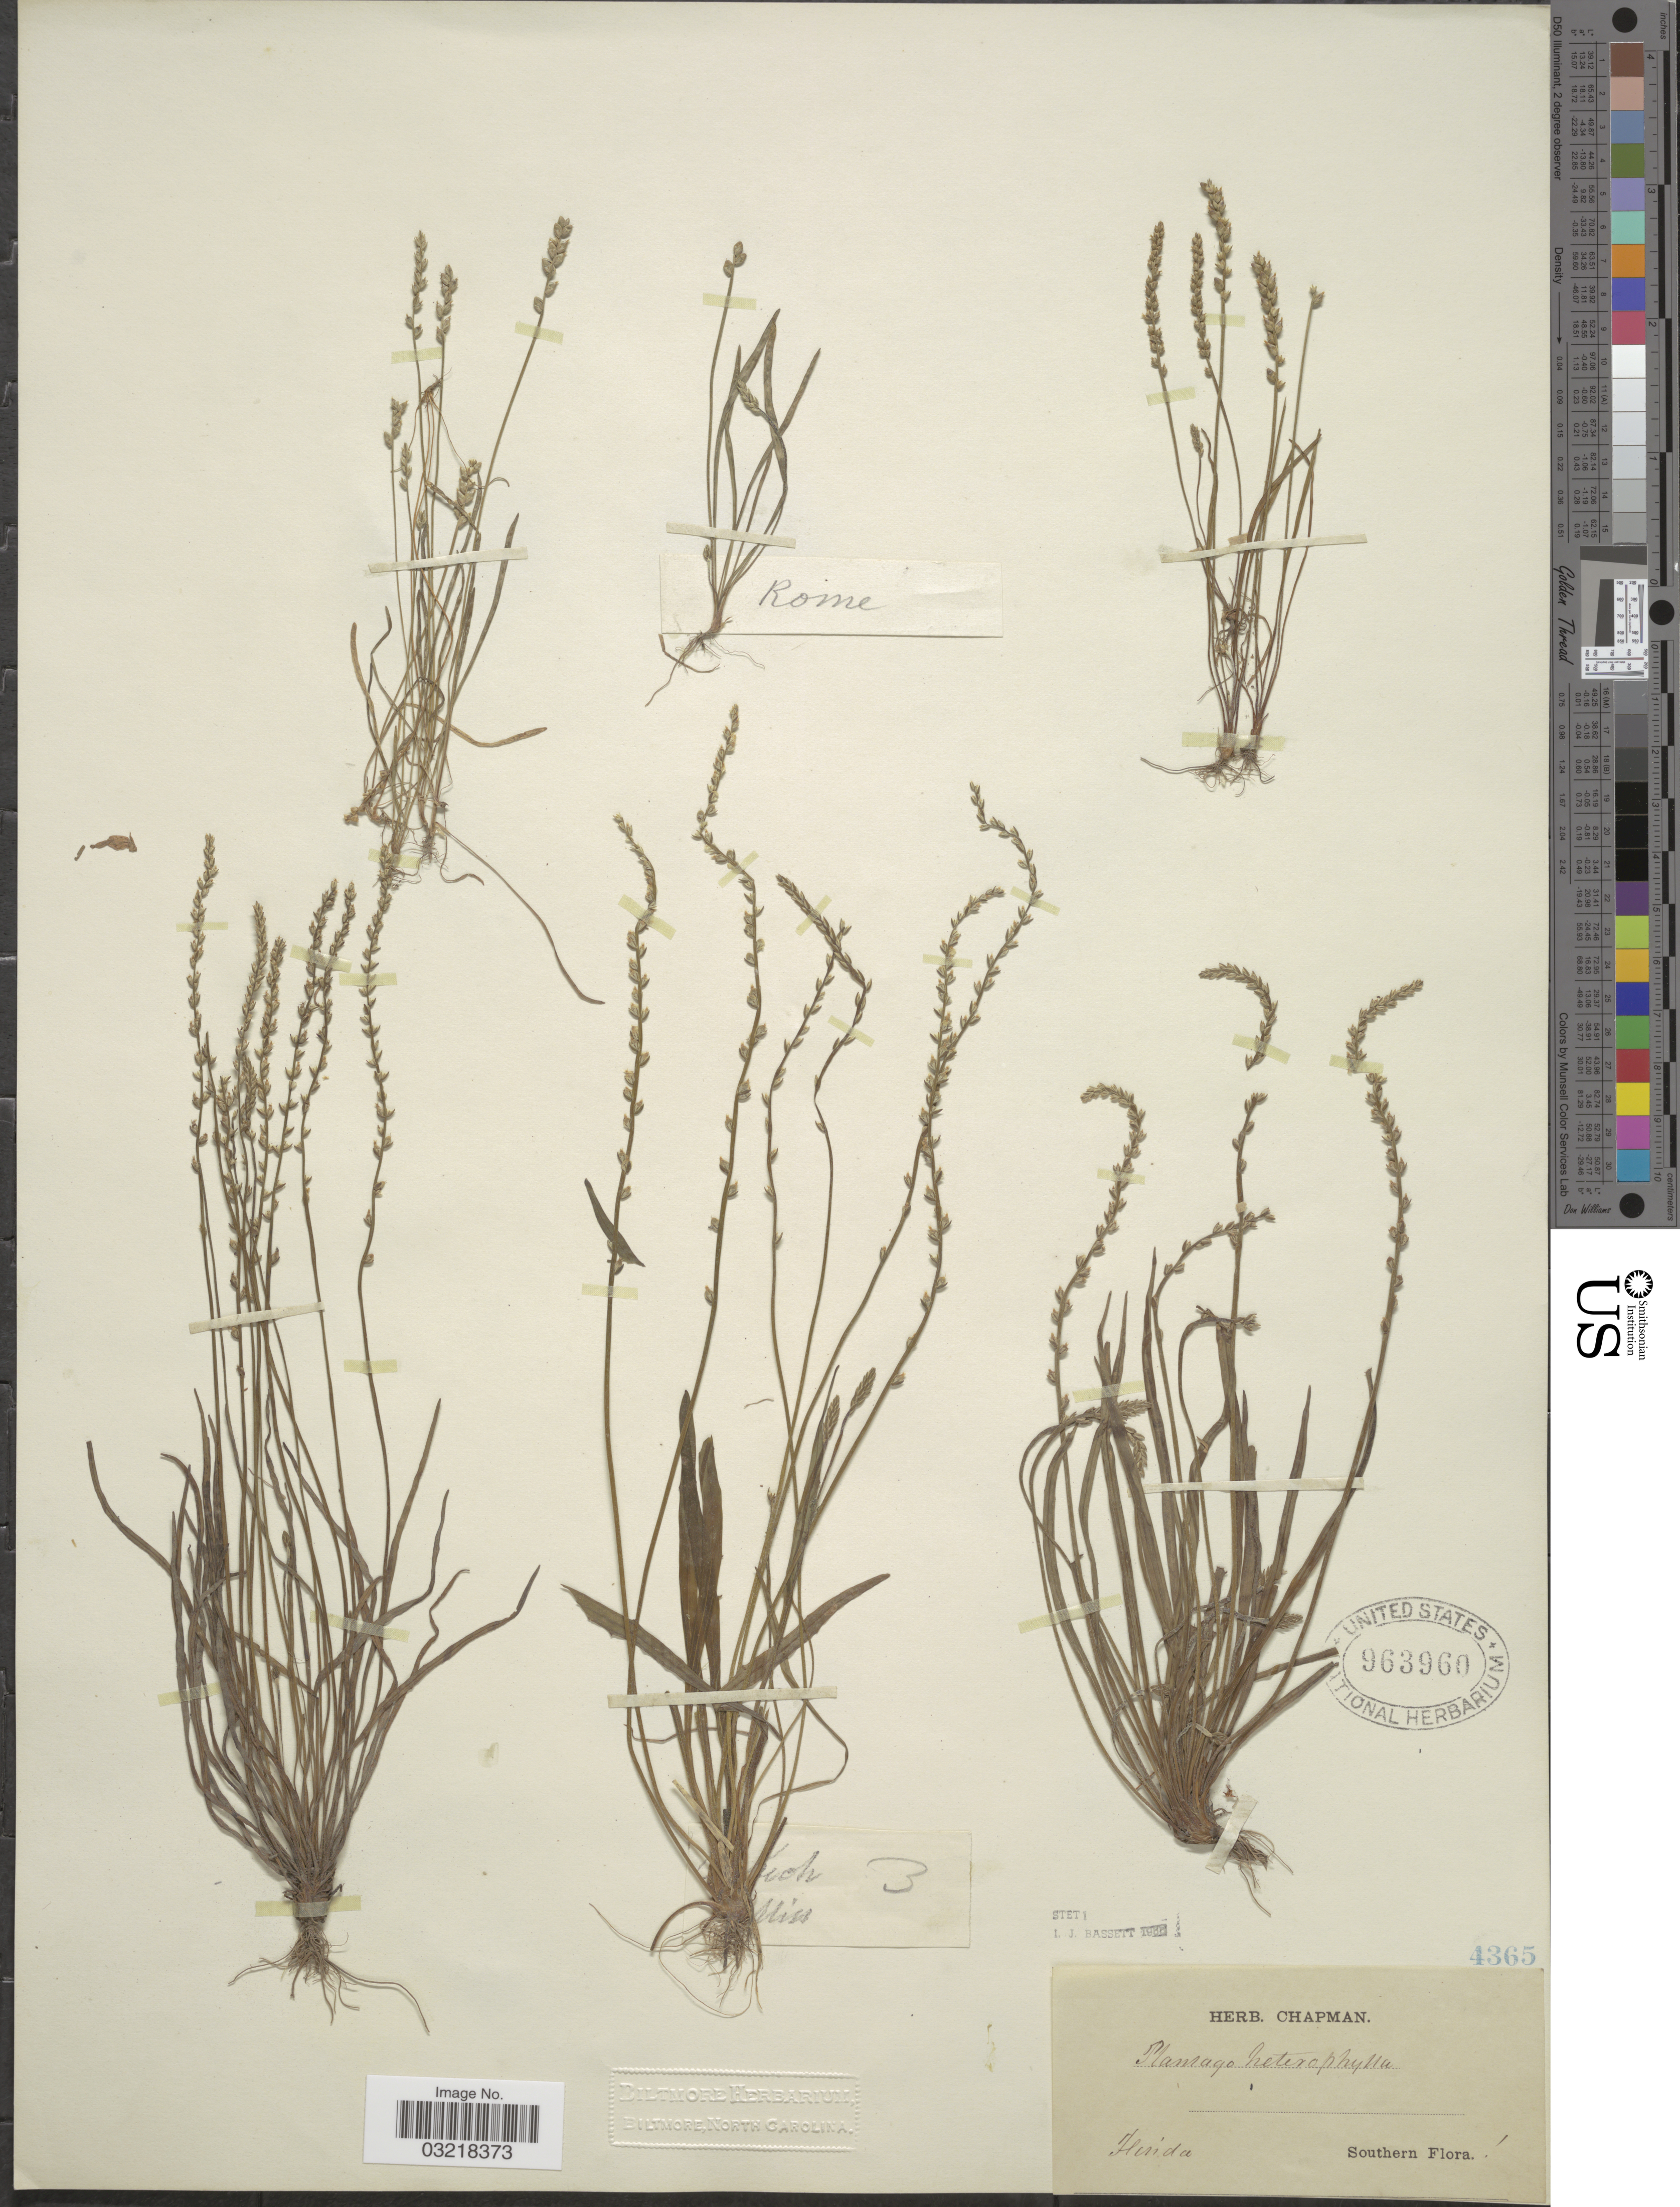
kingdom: Plantae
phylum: Tracheophyta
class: Magnoliopsida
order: Lamiales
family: Plantaginaceae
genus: Plantago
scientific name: Plantago heterophylla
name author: Nutt.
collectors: ex herb. Chapman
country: United States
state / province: Florida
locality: Southern Flora.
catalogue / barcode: US 963960